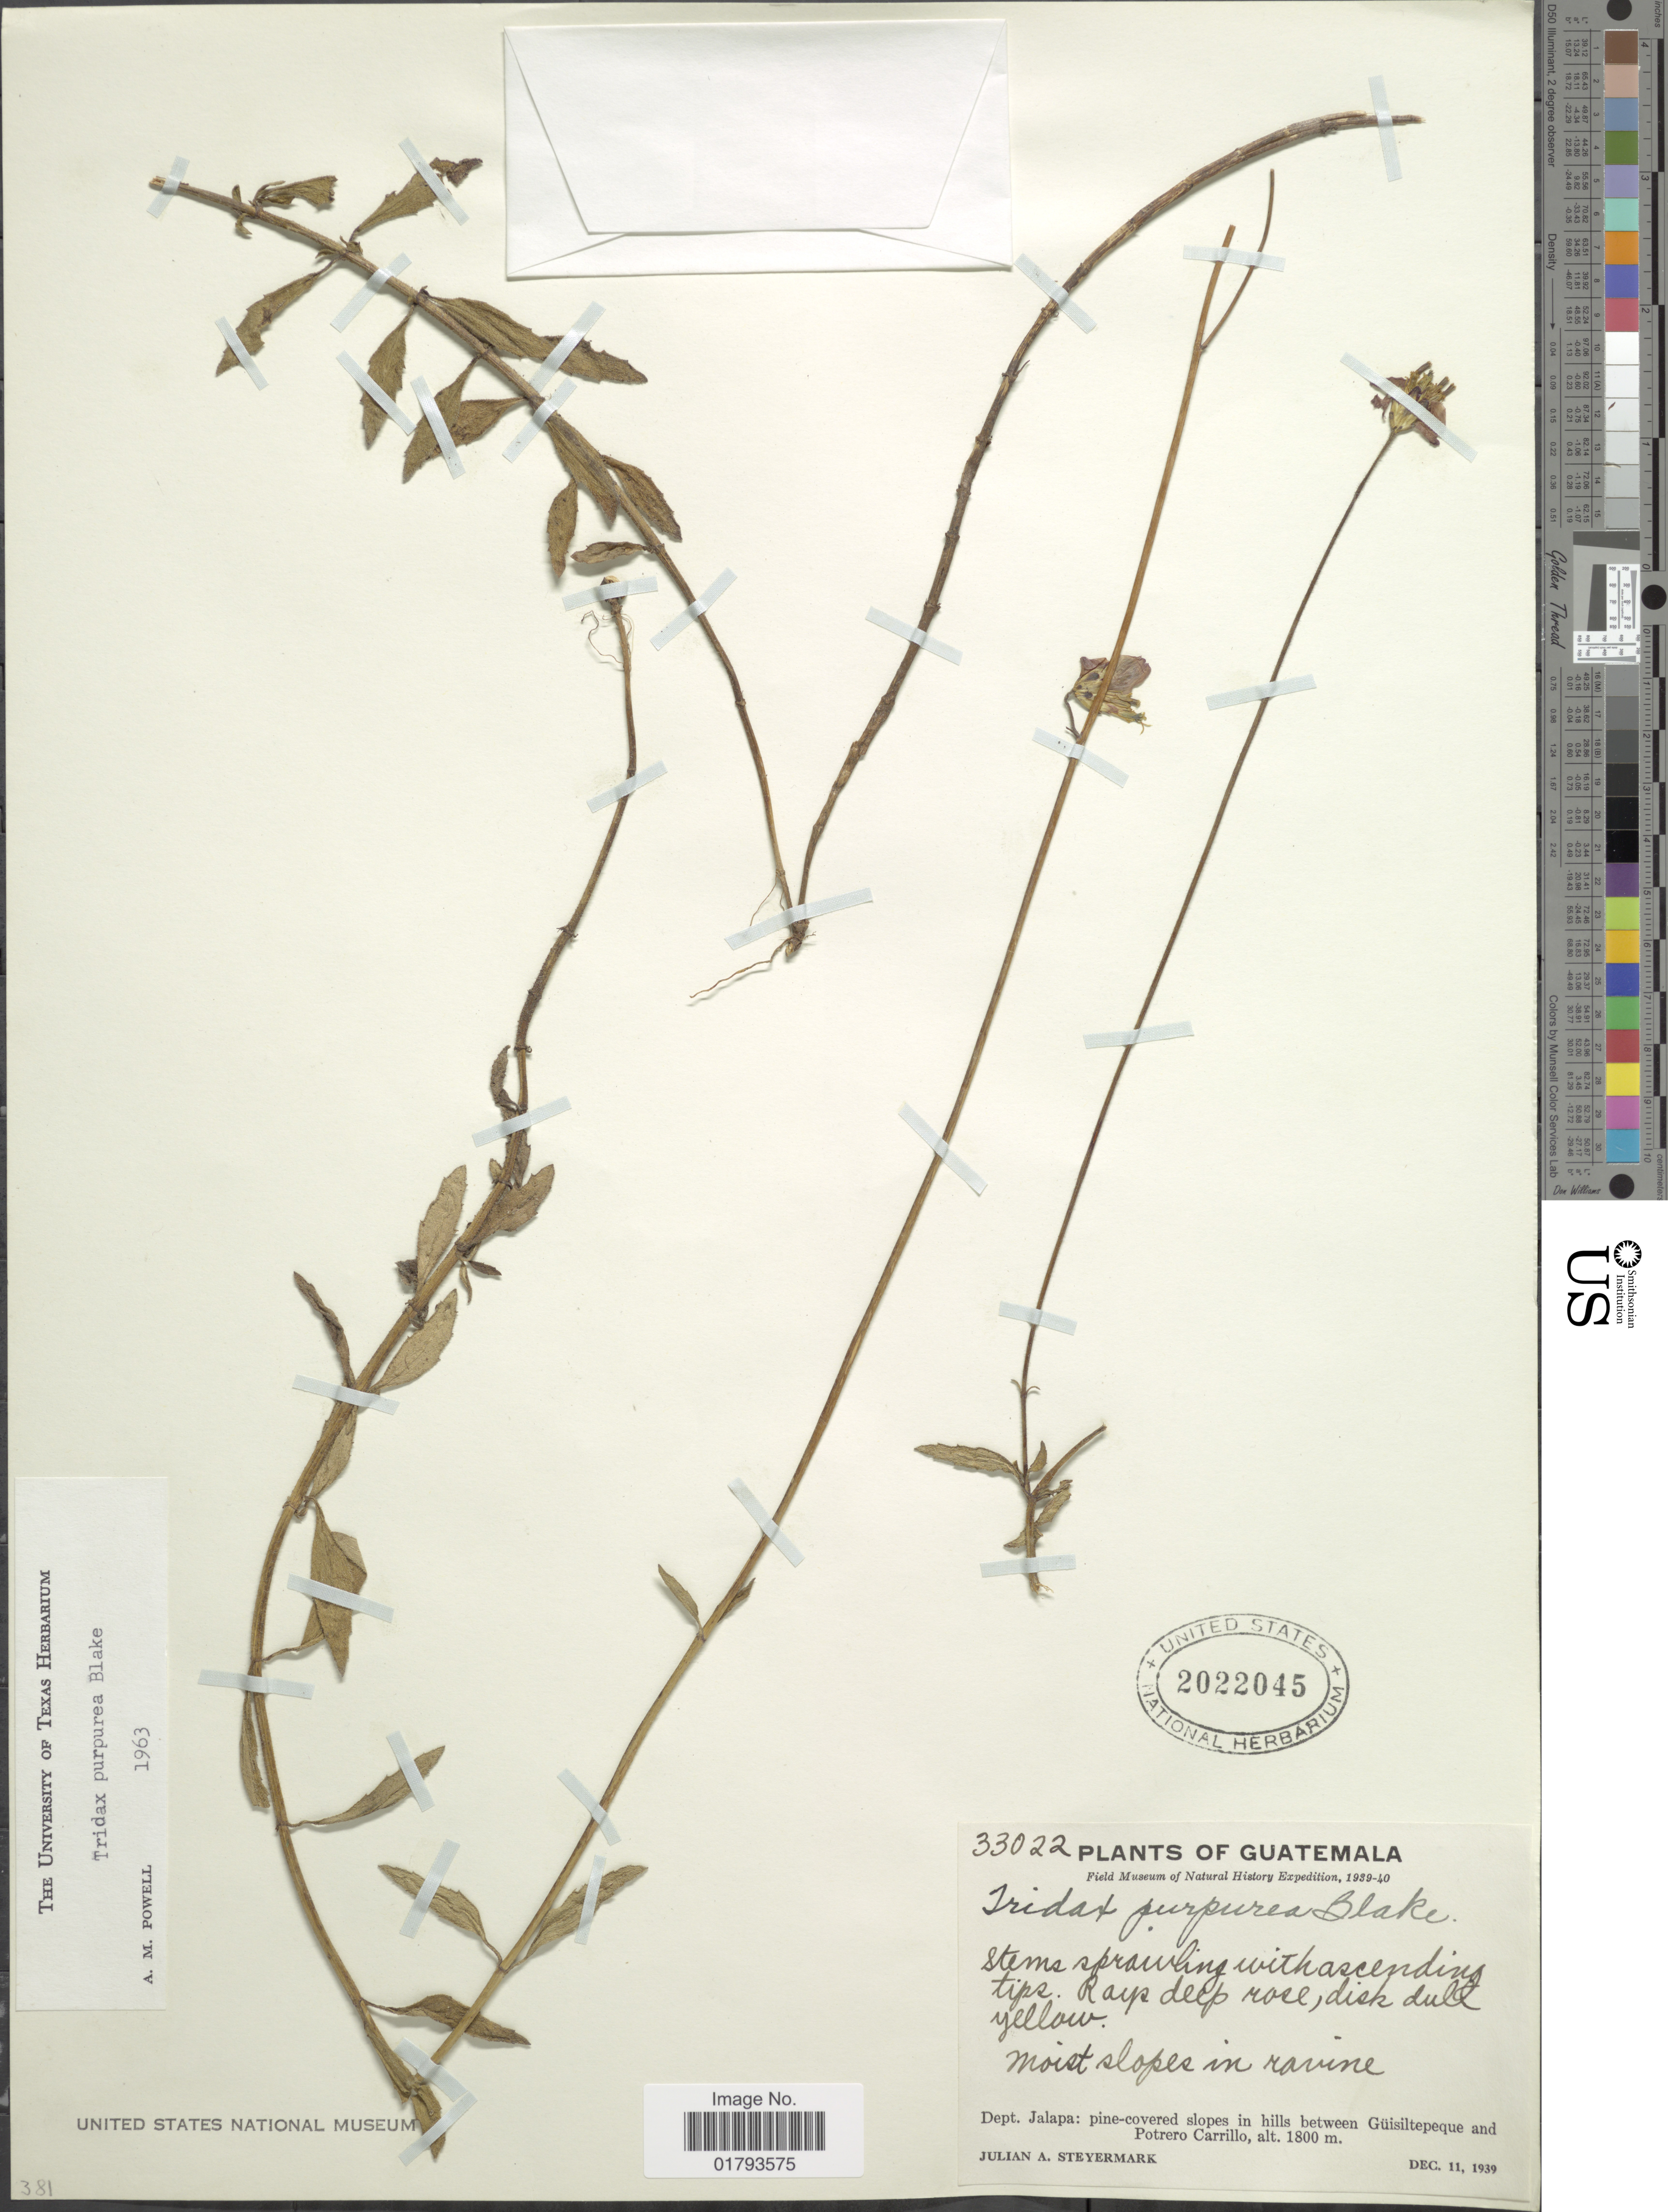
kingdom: Plantae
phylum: Tracheophyta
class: Magnoliopsida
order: Asterales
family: Asteraceae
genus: Tridax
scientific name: Tridax procumbens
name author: L.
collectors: J. Steyermark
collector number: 33022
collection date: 1939-12-11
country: Guatemala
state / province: Jalapa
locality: Dept. Jalapa: pine-covered slopes in hills between Guisiltepeque and Portrero Carillo.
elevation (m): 1800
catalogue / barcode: US 2022045